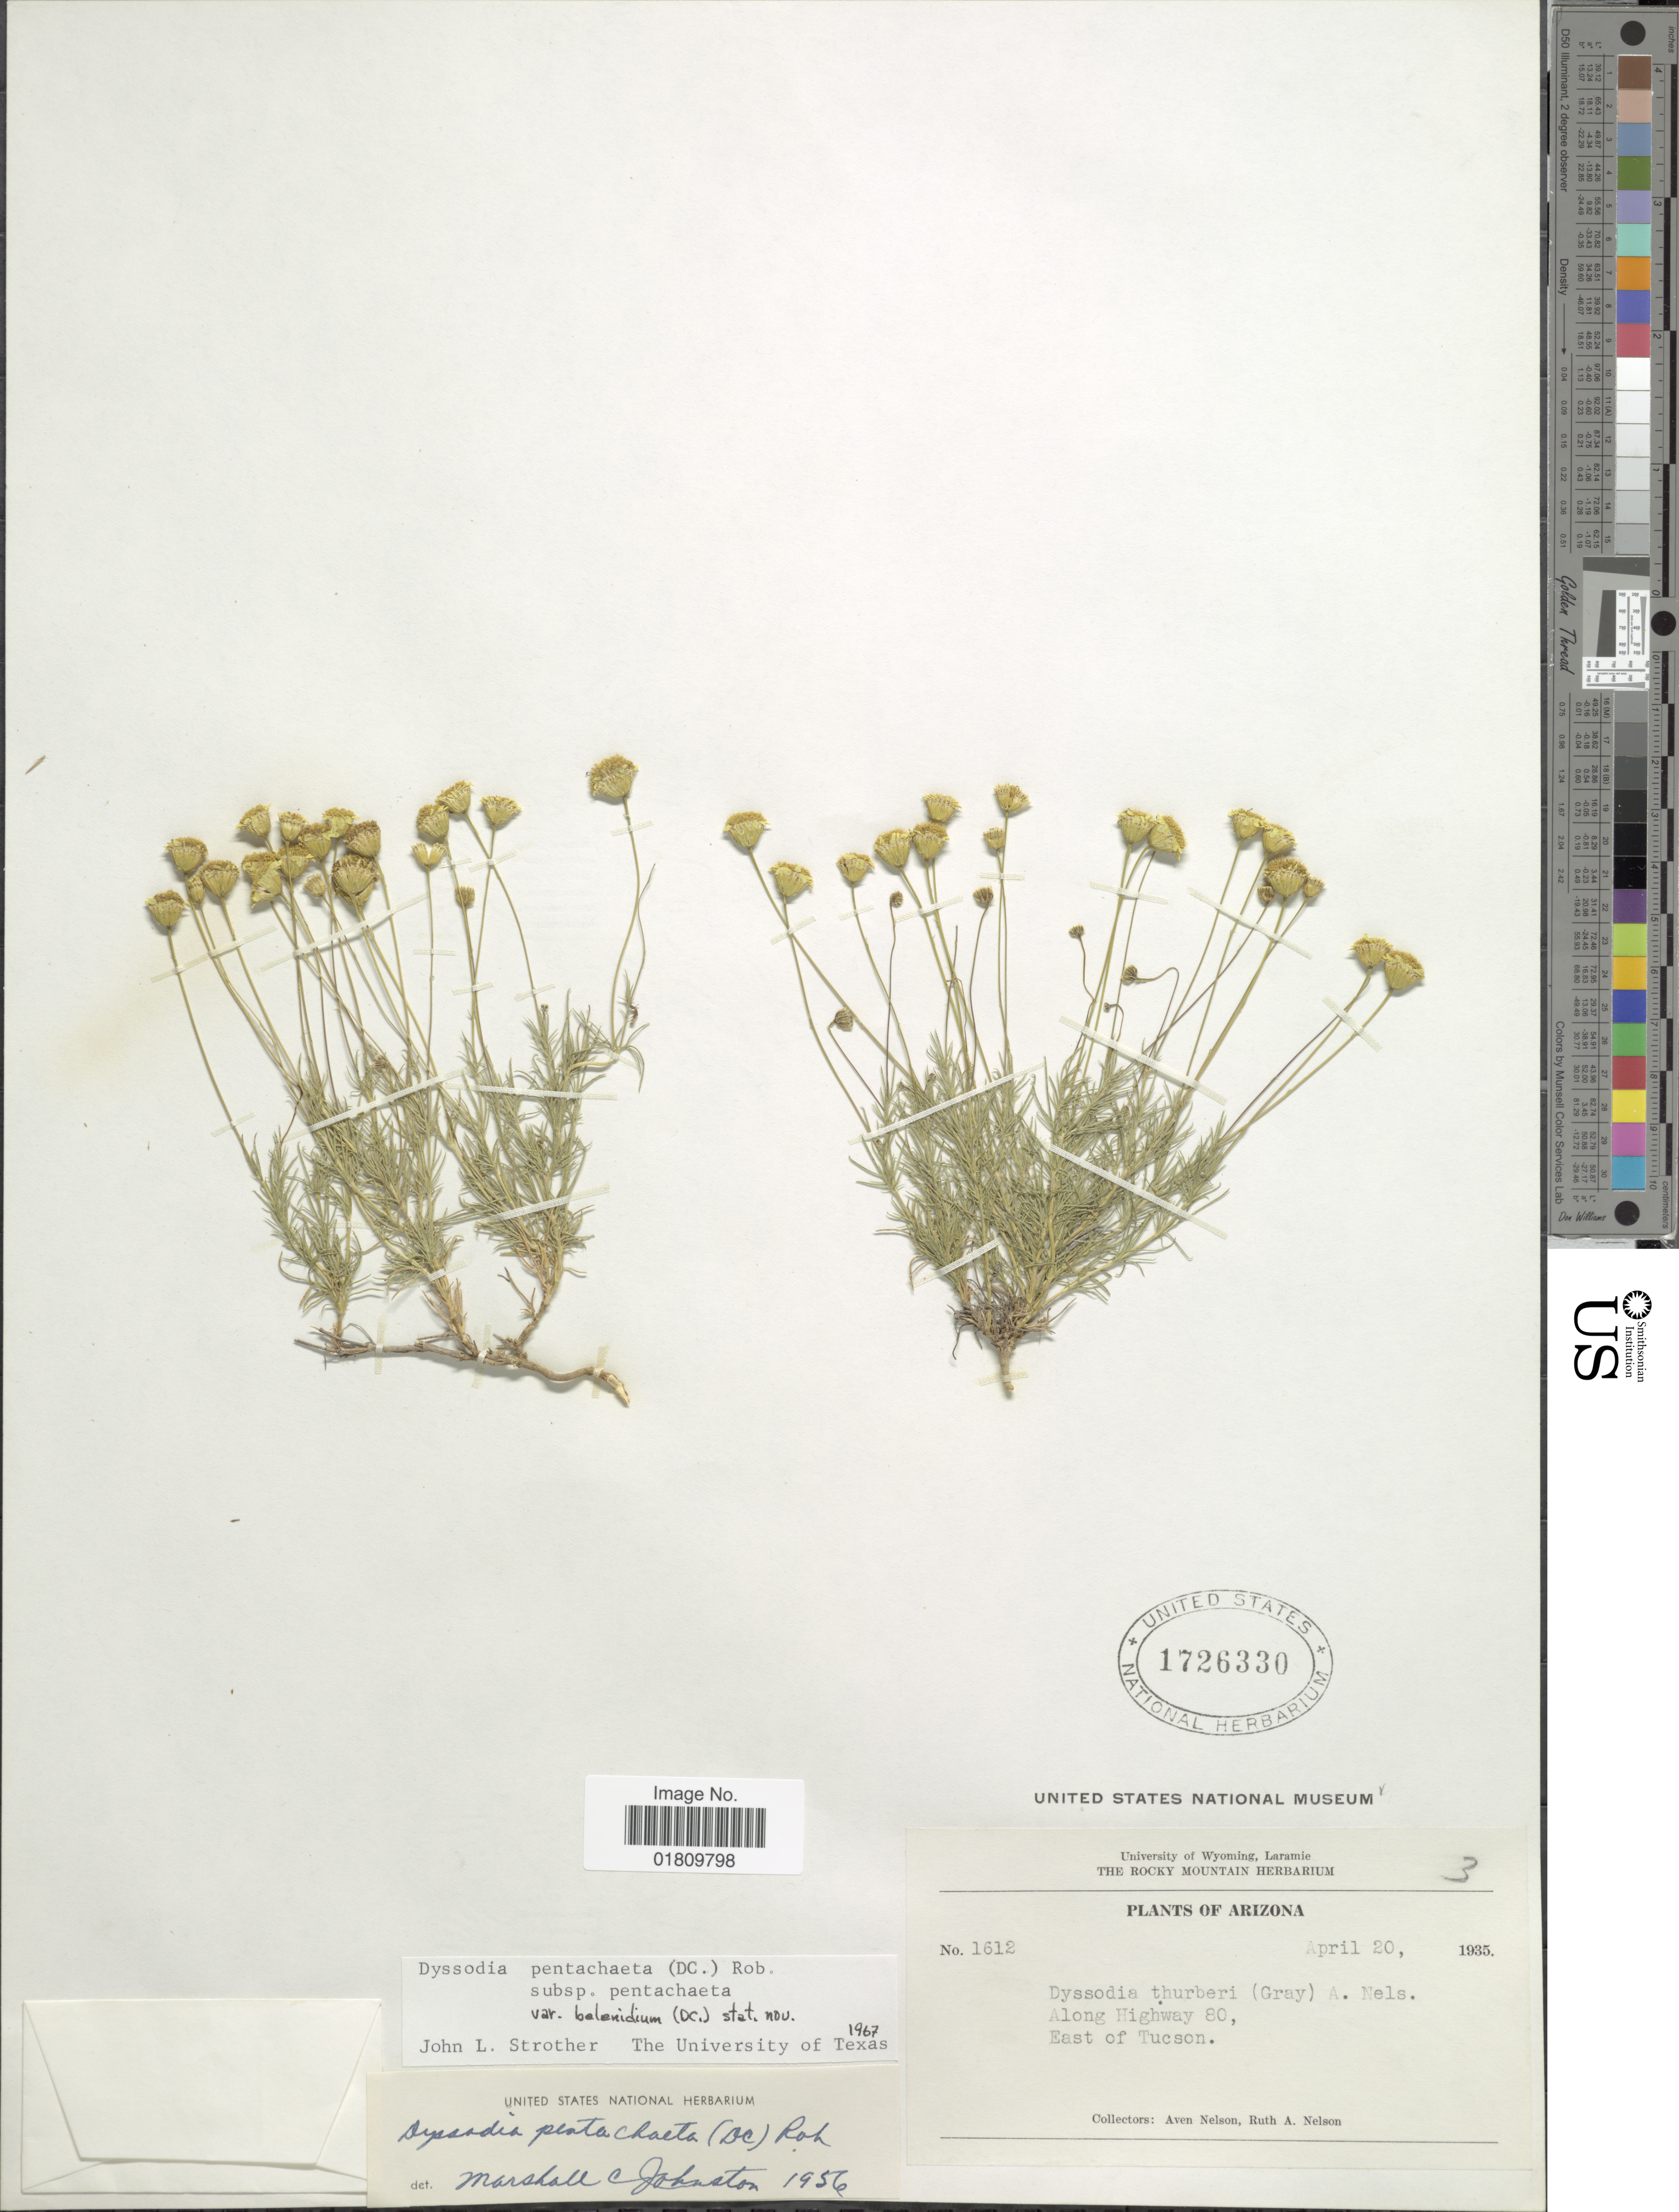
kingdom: Plantae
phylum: Tracheophyta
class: Magnoliopsida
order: Asterales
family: Asteraceae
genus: Thymophylla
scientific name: Thymophylla pentachaeta var. belenidium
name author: (DC.) Strother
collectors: A. Nelson & R. A. Nelson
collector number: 1612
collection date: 1935-04-20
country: United States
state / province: Arizona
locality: Along Highway 80, East of Tucson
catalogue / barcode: US 1726330